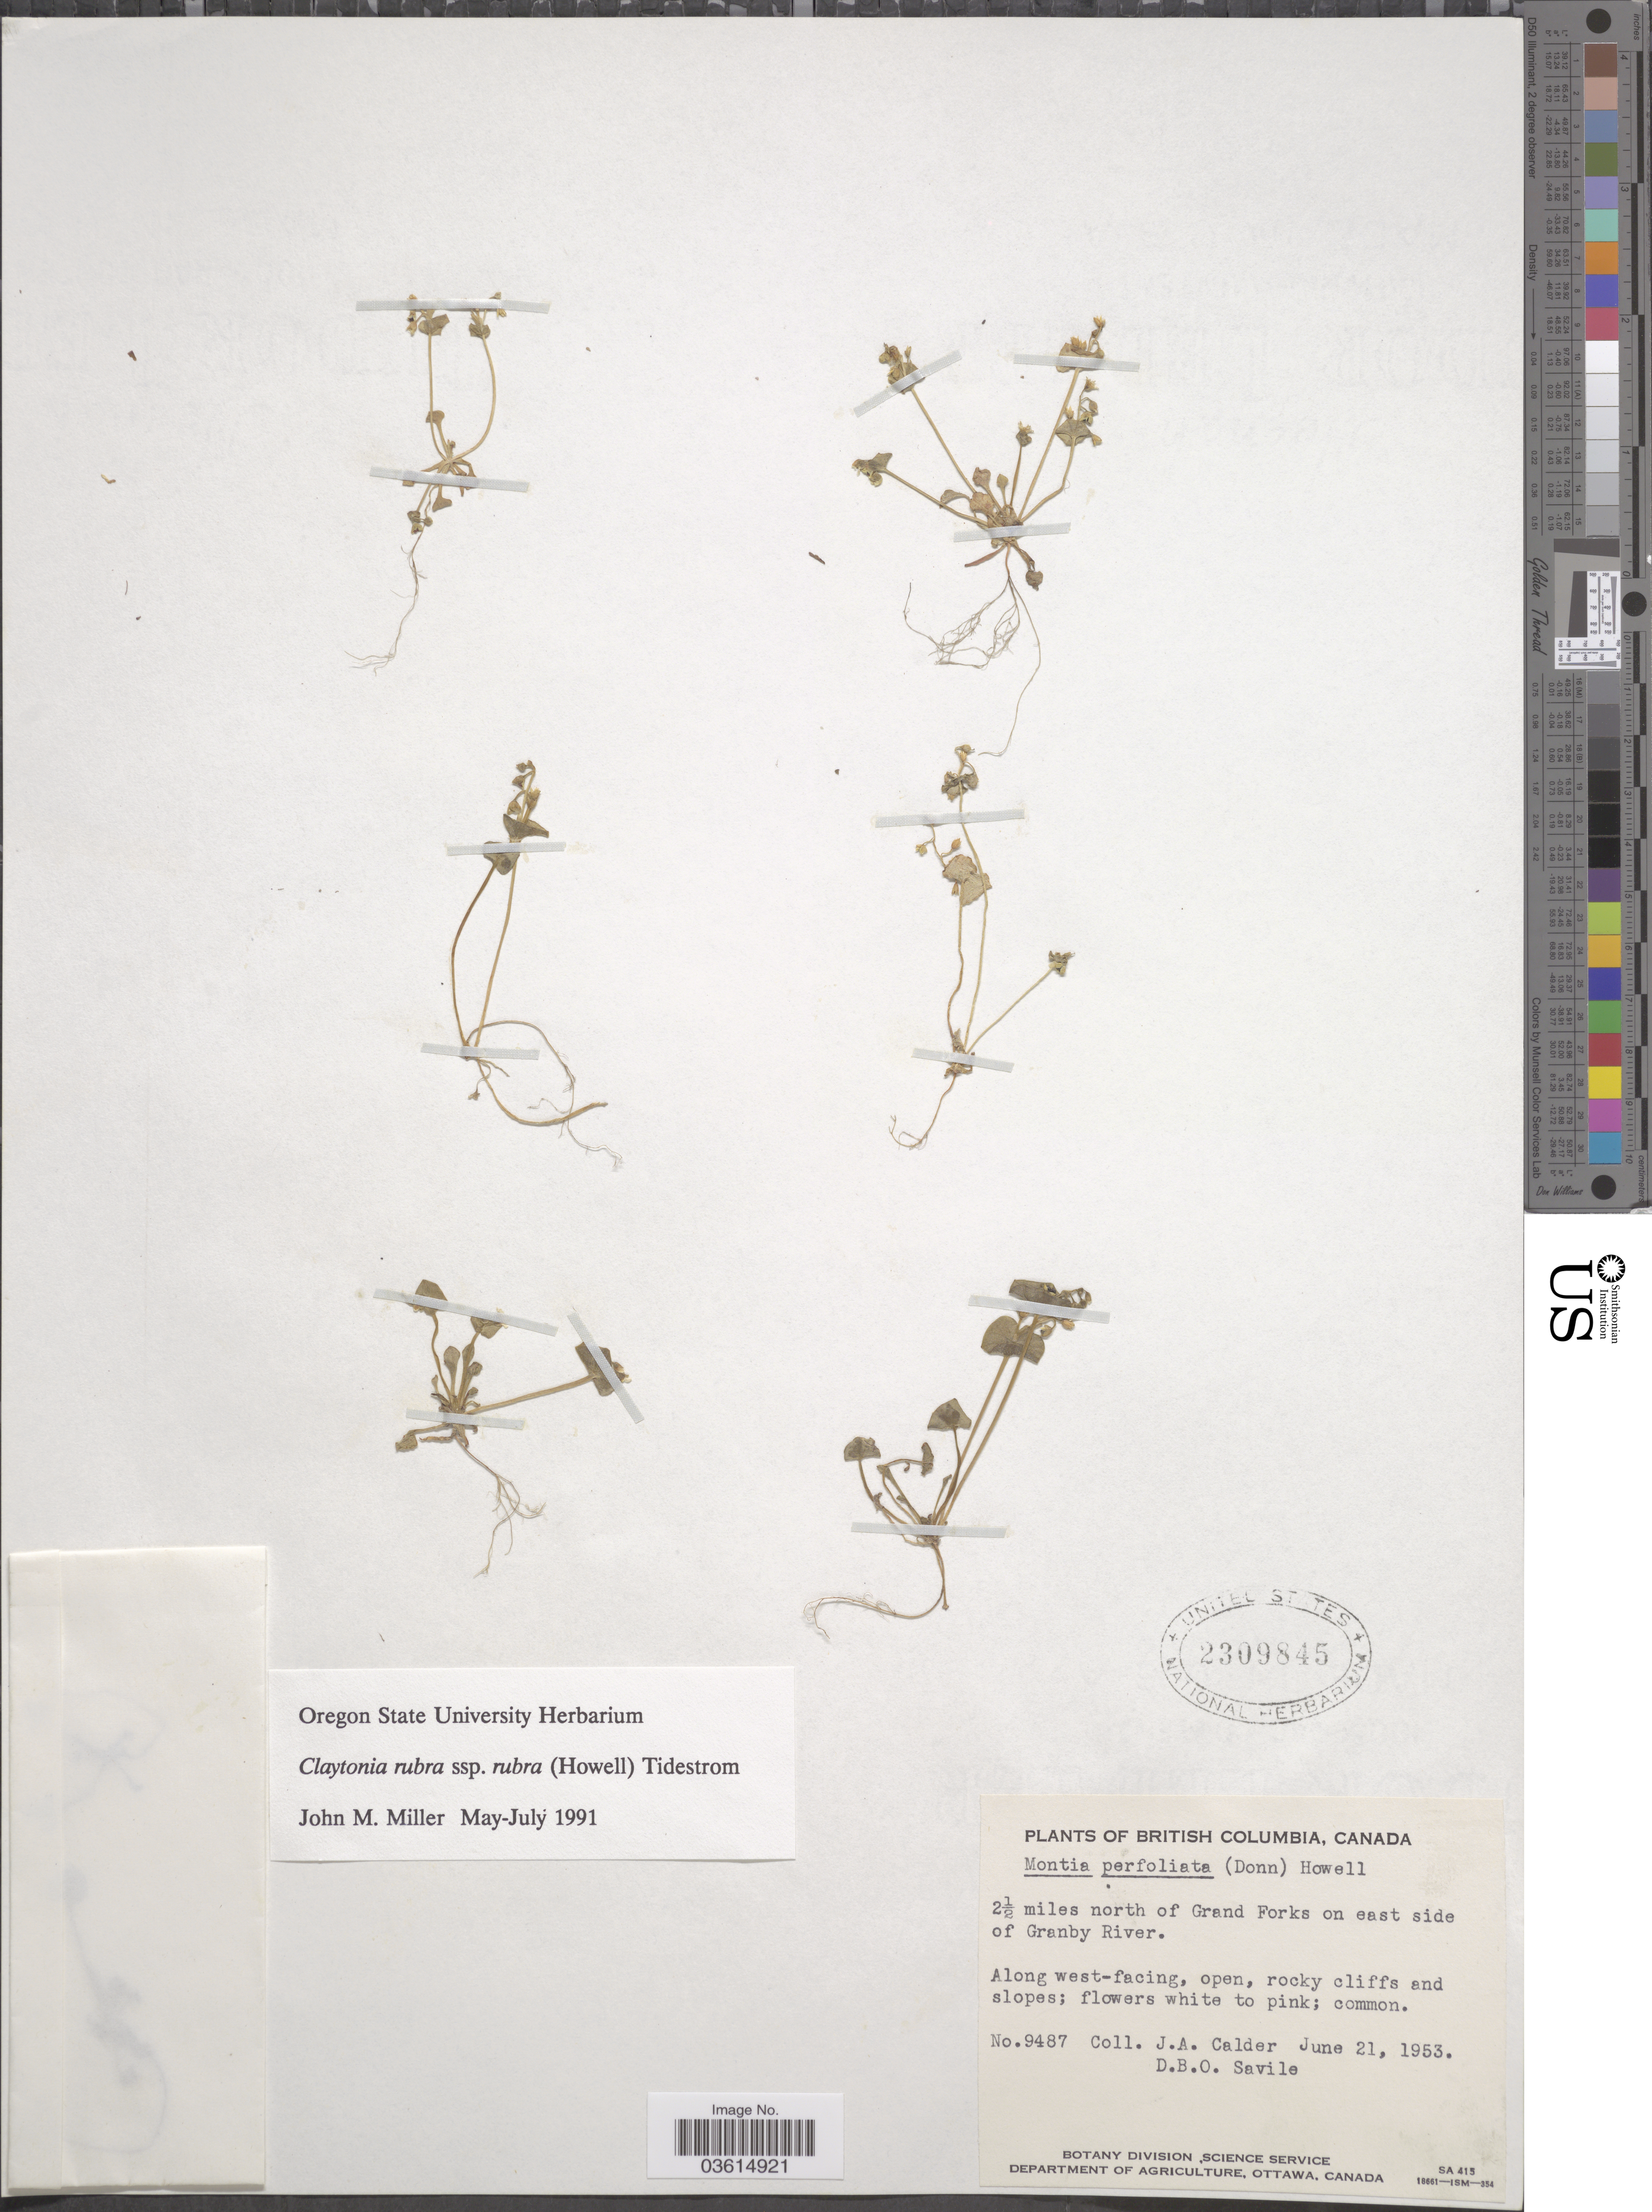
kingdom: Plantae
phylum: Tracheophyta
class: Magnoliopsida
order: Caryophyllales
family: Montiaceae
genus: Claytonia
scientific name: Claytonia rubra subsp. rubra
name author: (Howell) Tidestr.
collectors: J. A. Calder & D. Savile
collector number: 9487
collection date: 1953-06-21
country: Canada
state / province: British Columbia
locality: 2½ miles north of Grand Forks on east side of Granby River.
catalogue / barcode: US 2309845